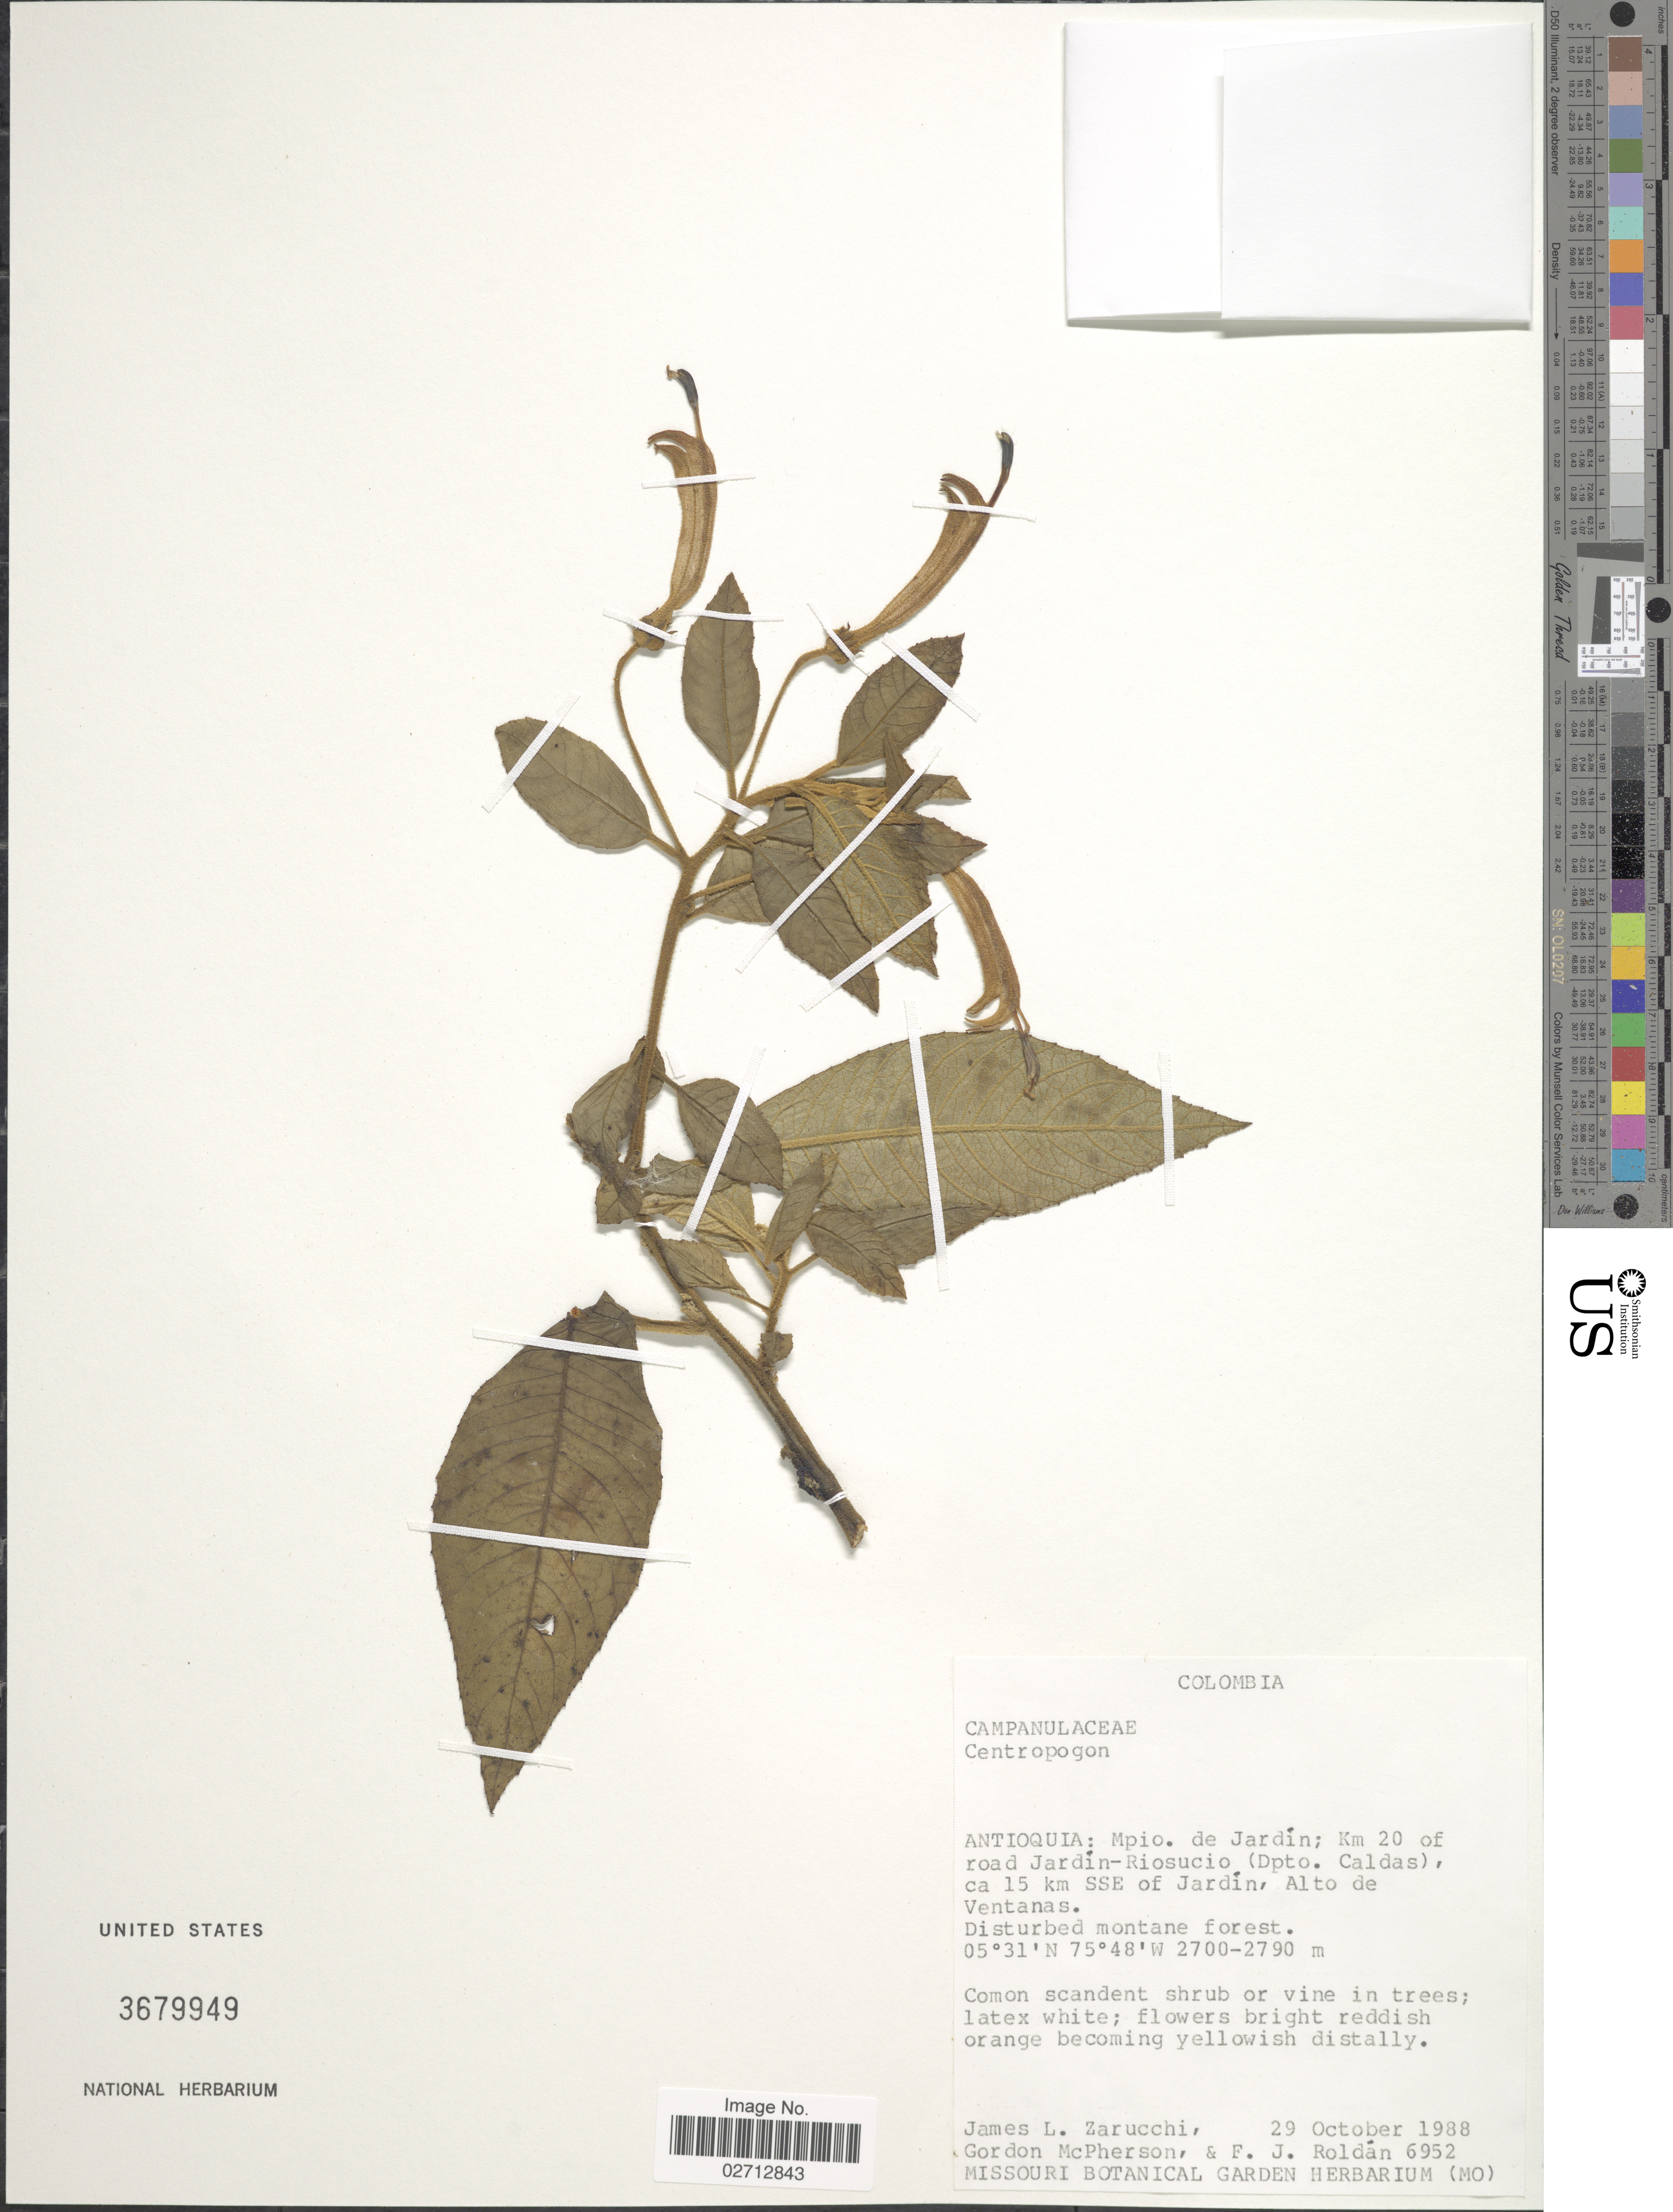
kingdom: Plantae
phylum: Tracheophyta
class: Magnoliopsida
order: Asterales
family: Campanulaceae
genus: Centropogon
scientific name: Centropogon sp.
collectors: J. L. Zarucchi, G. McPherson & F. J. Roldán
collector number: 6952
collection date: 1988-10-29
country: Colombia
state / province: Antioquia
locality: Mpio. de Jardin; Km 20 of road Jardin-Riosucio (Dpto. Caldas), ca 15 km SSE of Jardin, alto de Ventanas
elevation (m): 2700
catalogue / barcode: US 3679949